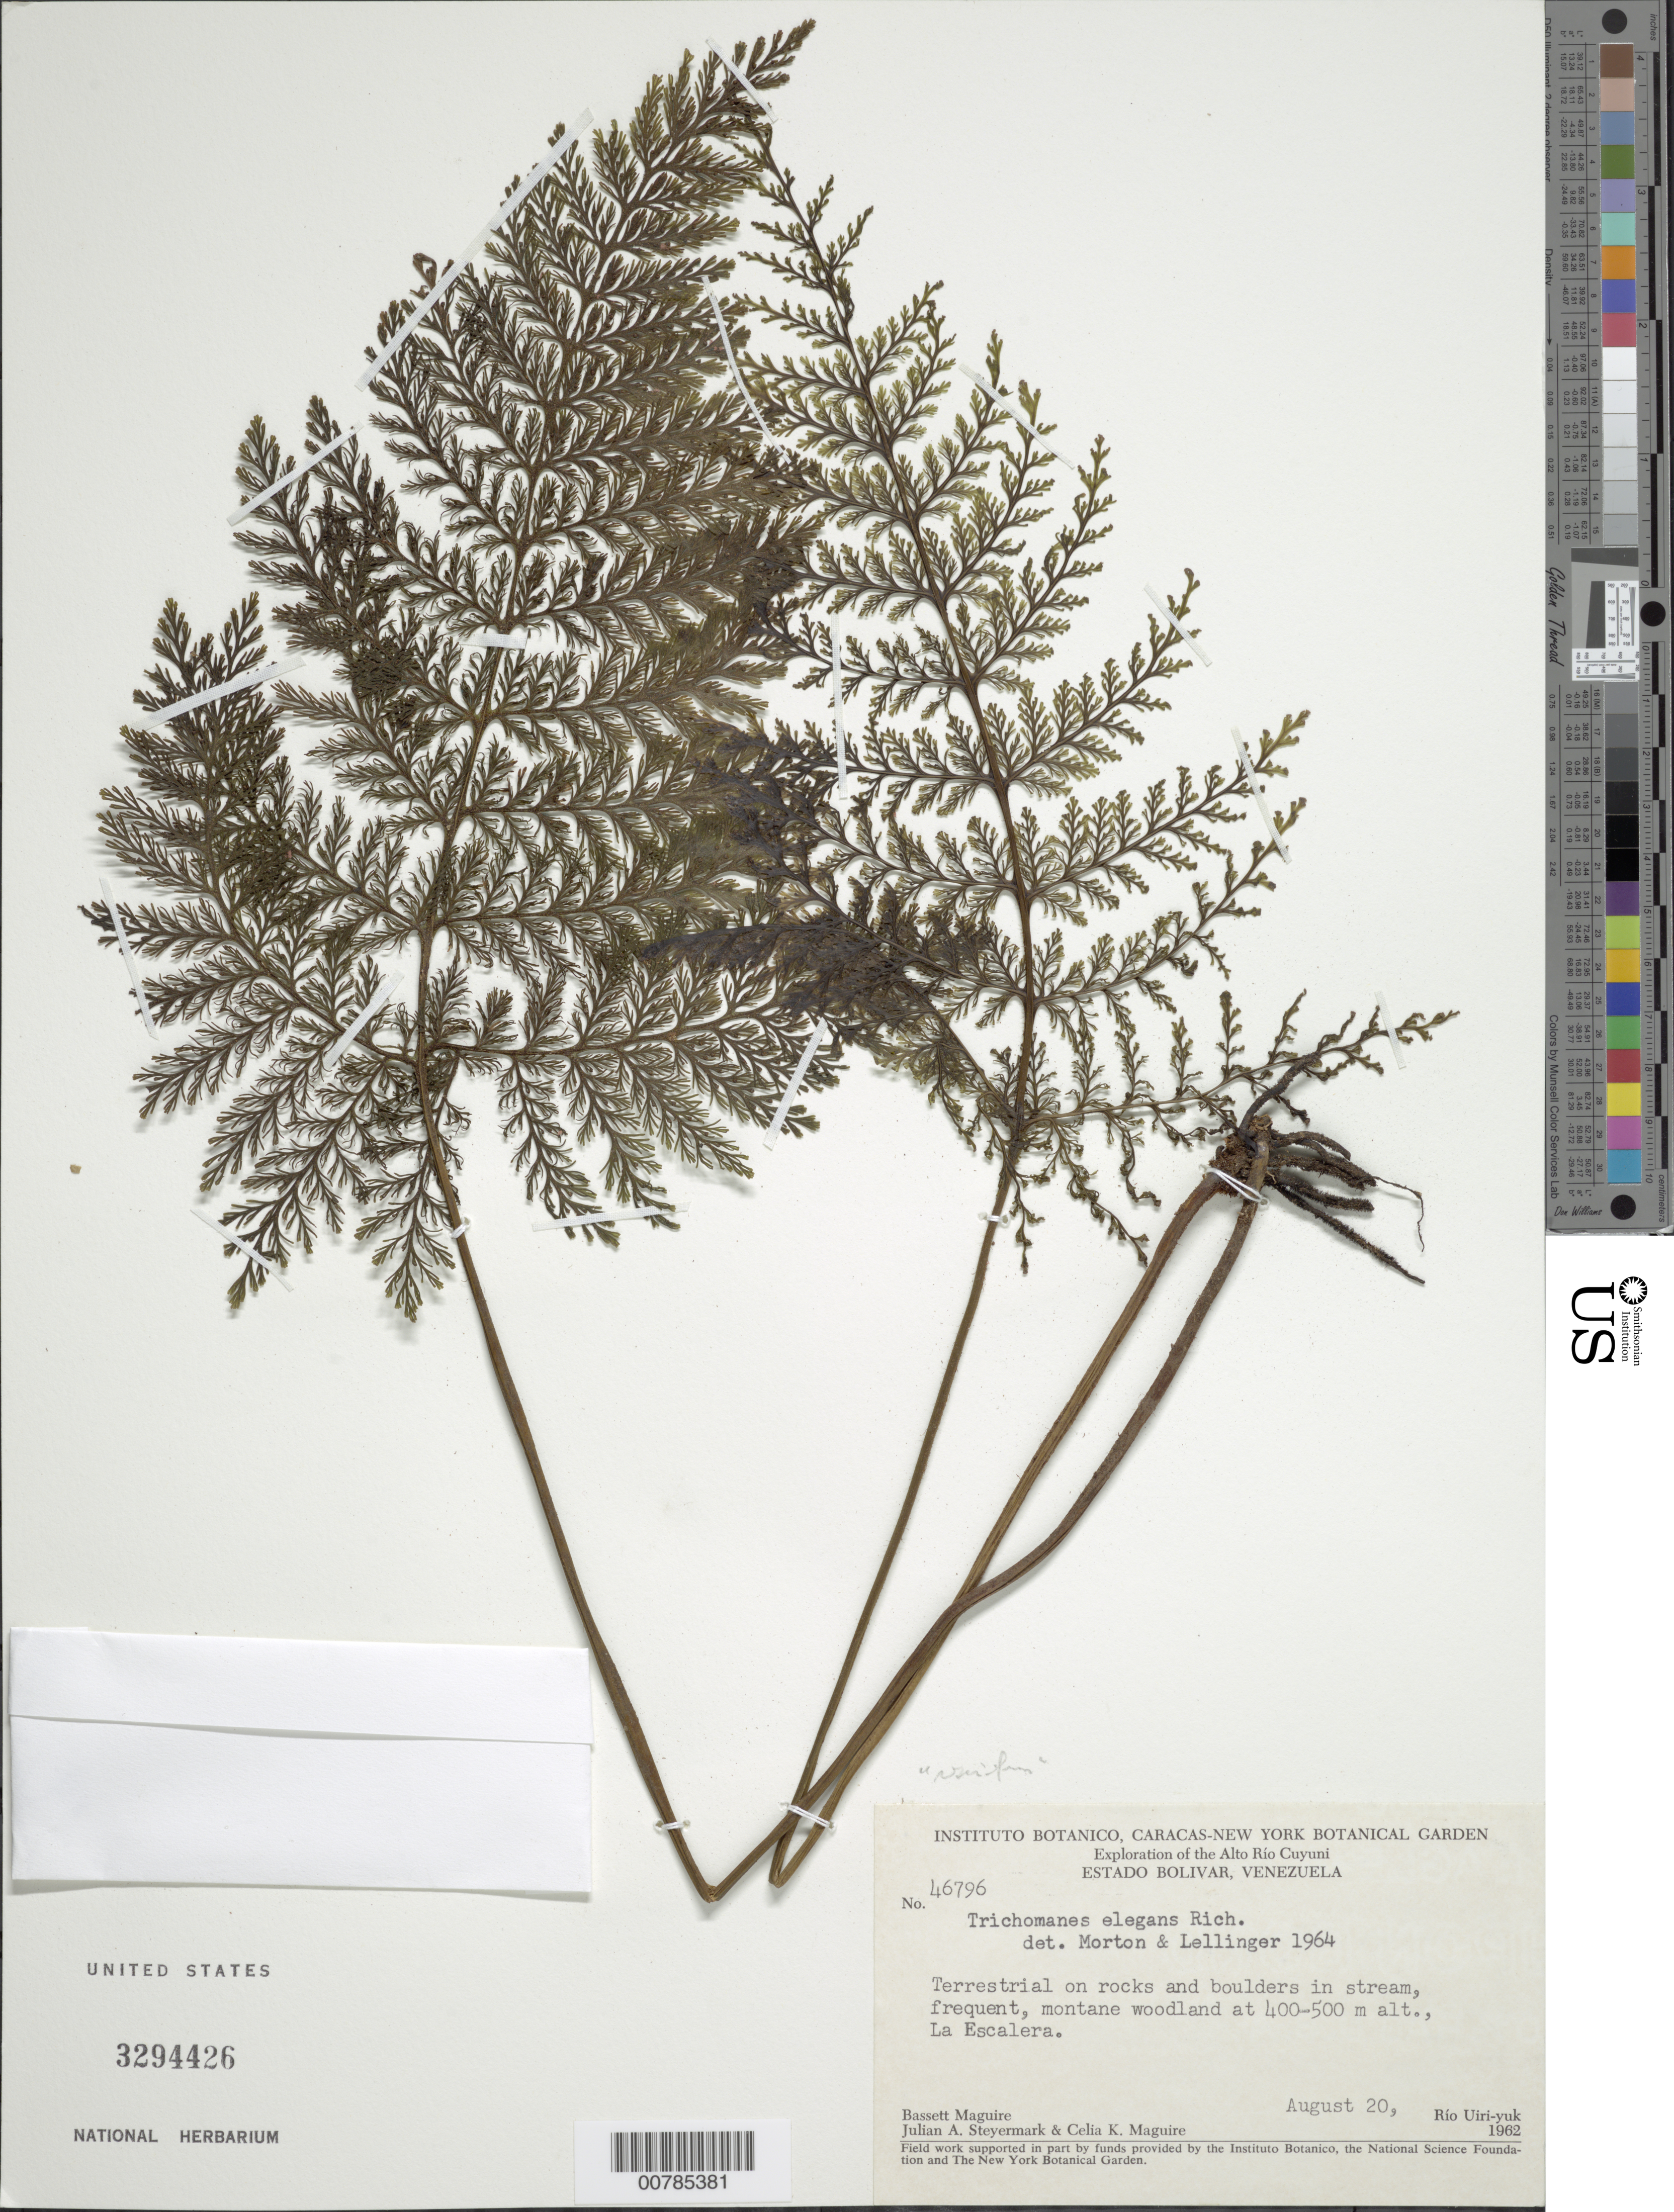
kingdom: Plantae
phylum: Tracheophyta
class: Polypodiopsida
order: Hymenophyllales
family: Hymenophyllaceae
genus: Trichomanes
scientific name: Trichomanes resinosum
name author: R.C. Moran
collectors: B. Maguire, C. K. Maguire & J. Steyermark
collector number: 46796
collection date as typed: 20-Aug-62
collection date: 1962-08-20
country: Venezuela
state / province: Bolívar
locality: Alto Río Cuyuni, Río Uiri-yuk, La Escalera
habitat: Montane woodland, on rocks and boulders in stream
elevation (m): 400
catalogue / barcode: US 3294426